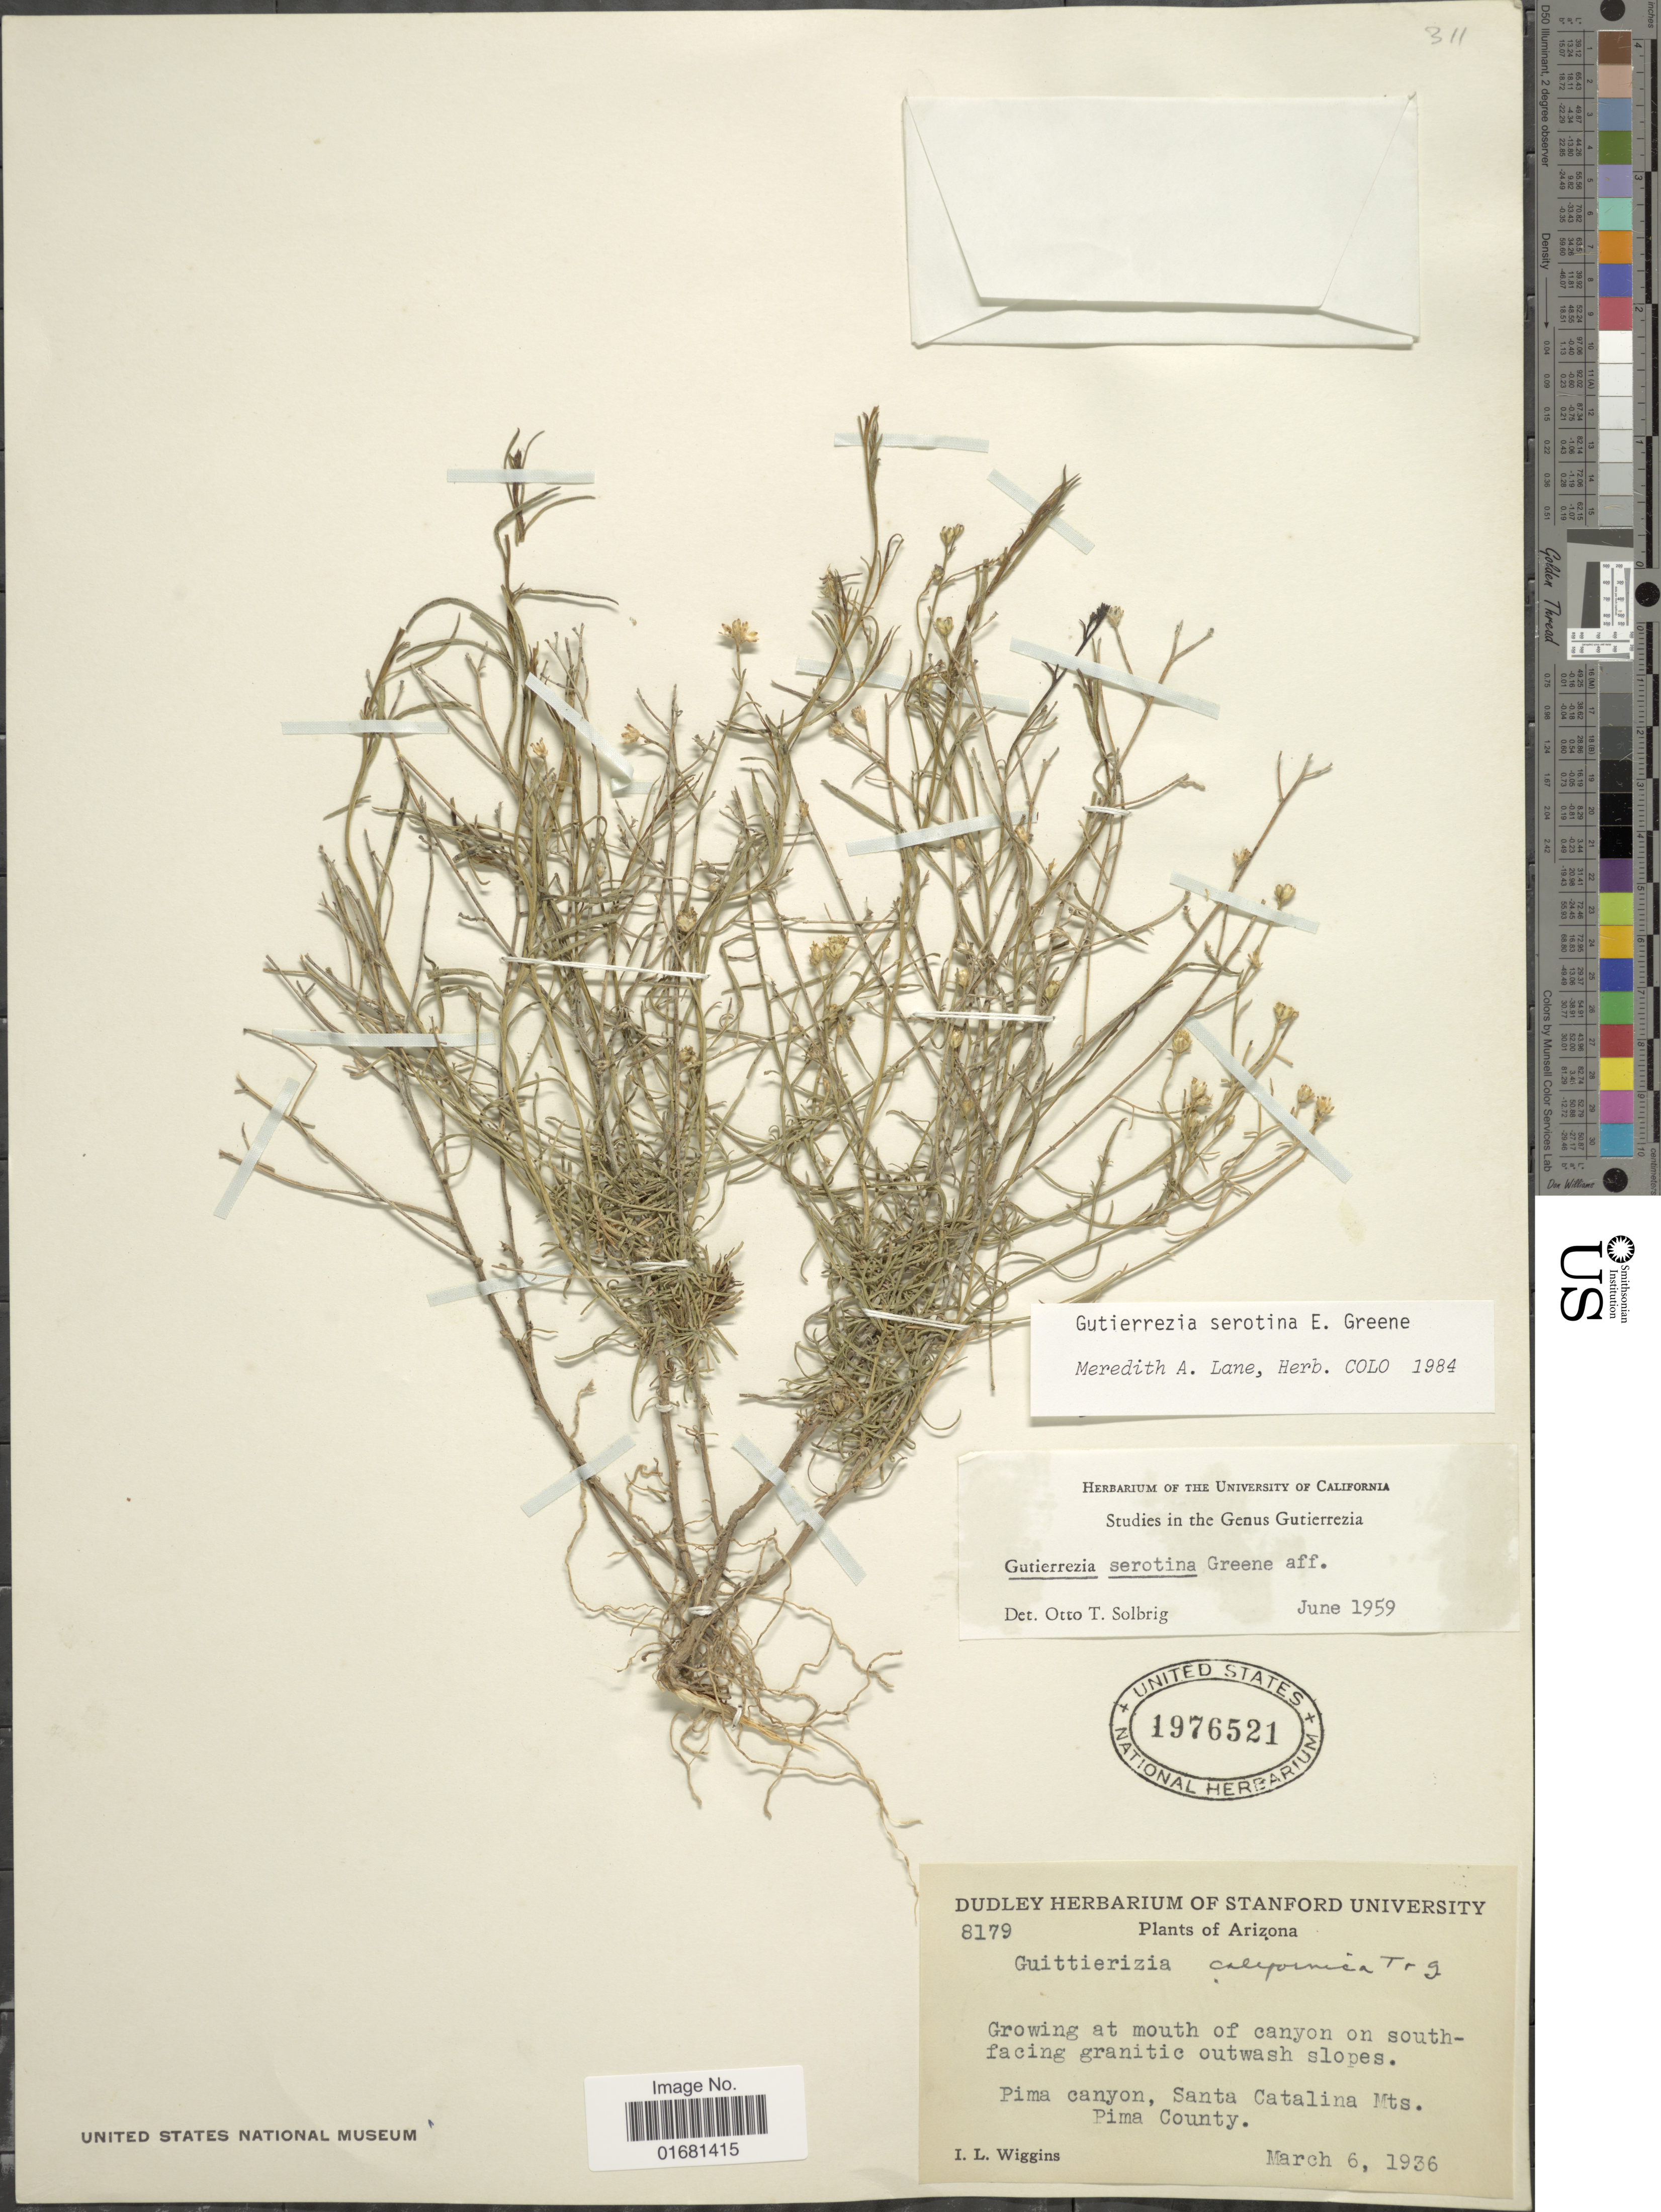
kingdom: Plantae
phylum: Tracheophyta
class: Magnoliopsida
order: Asterales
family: Asteraceae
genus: Gutierrezia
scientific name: Gutierrezia serotina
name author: Greene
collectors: I. L. Wiggins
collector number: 8179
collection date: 1936-03-06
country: United States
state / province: Arizona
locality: Arizona. Pima canyon, Santa Catalina Mts. Pima County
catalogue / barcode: US 1976521